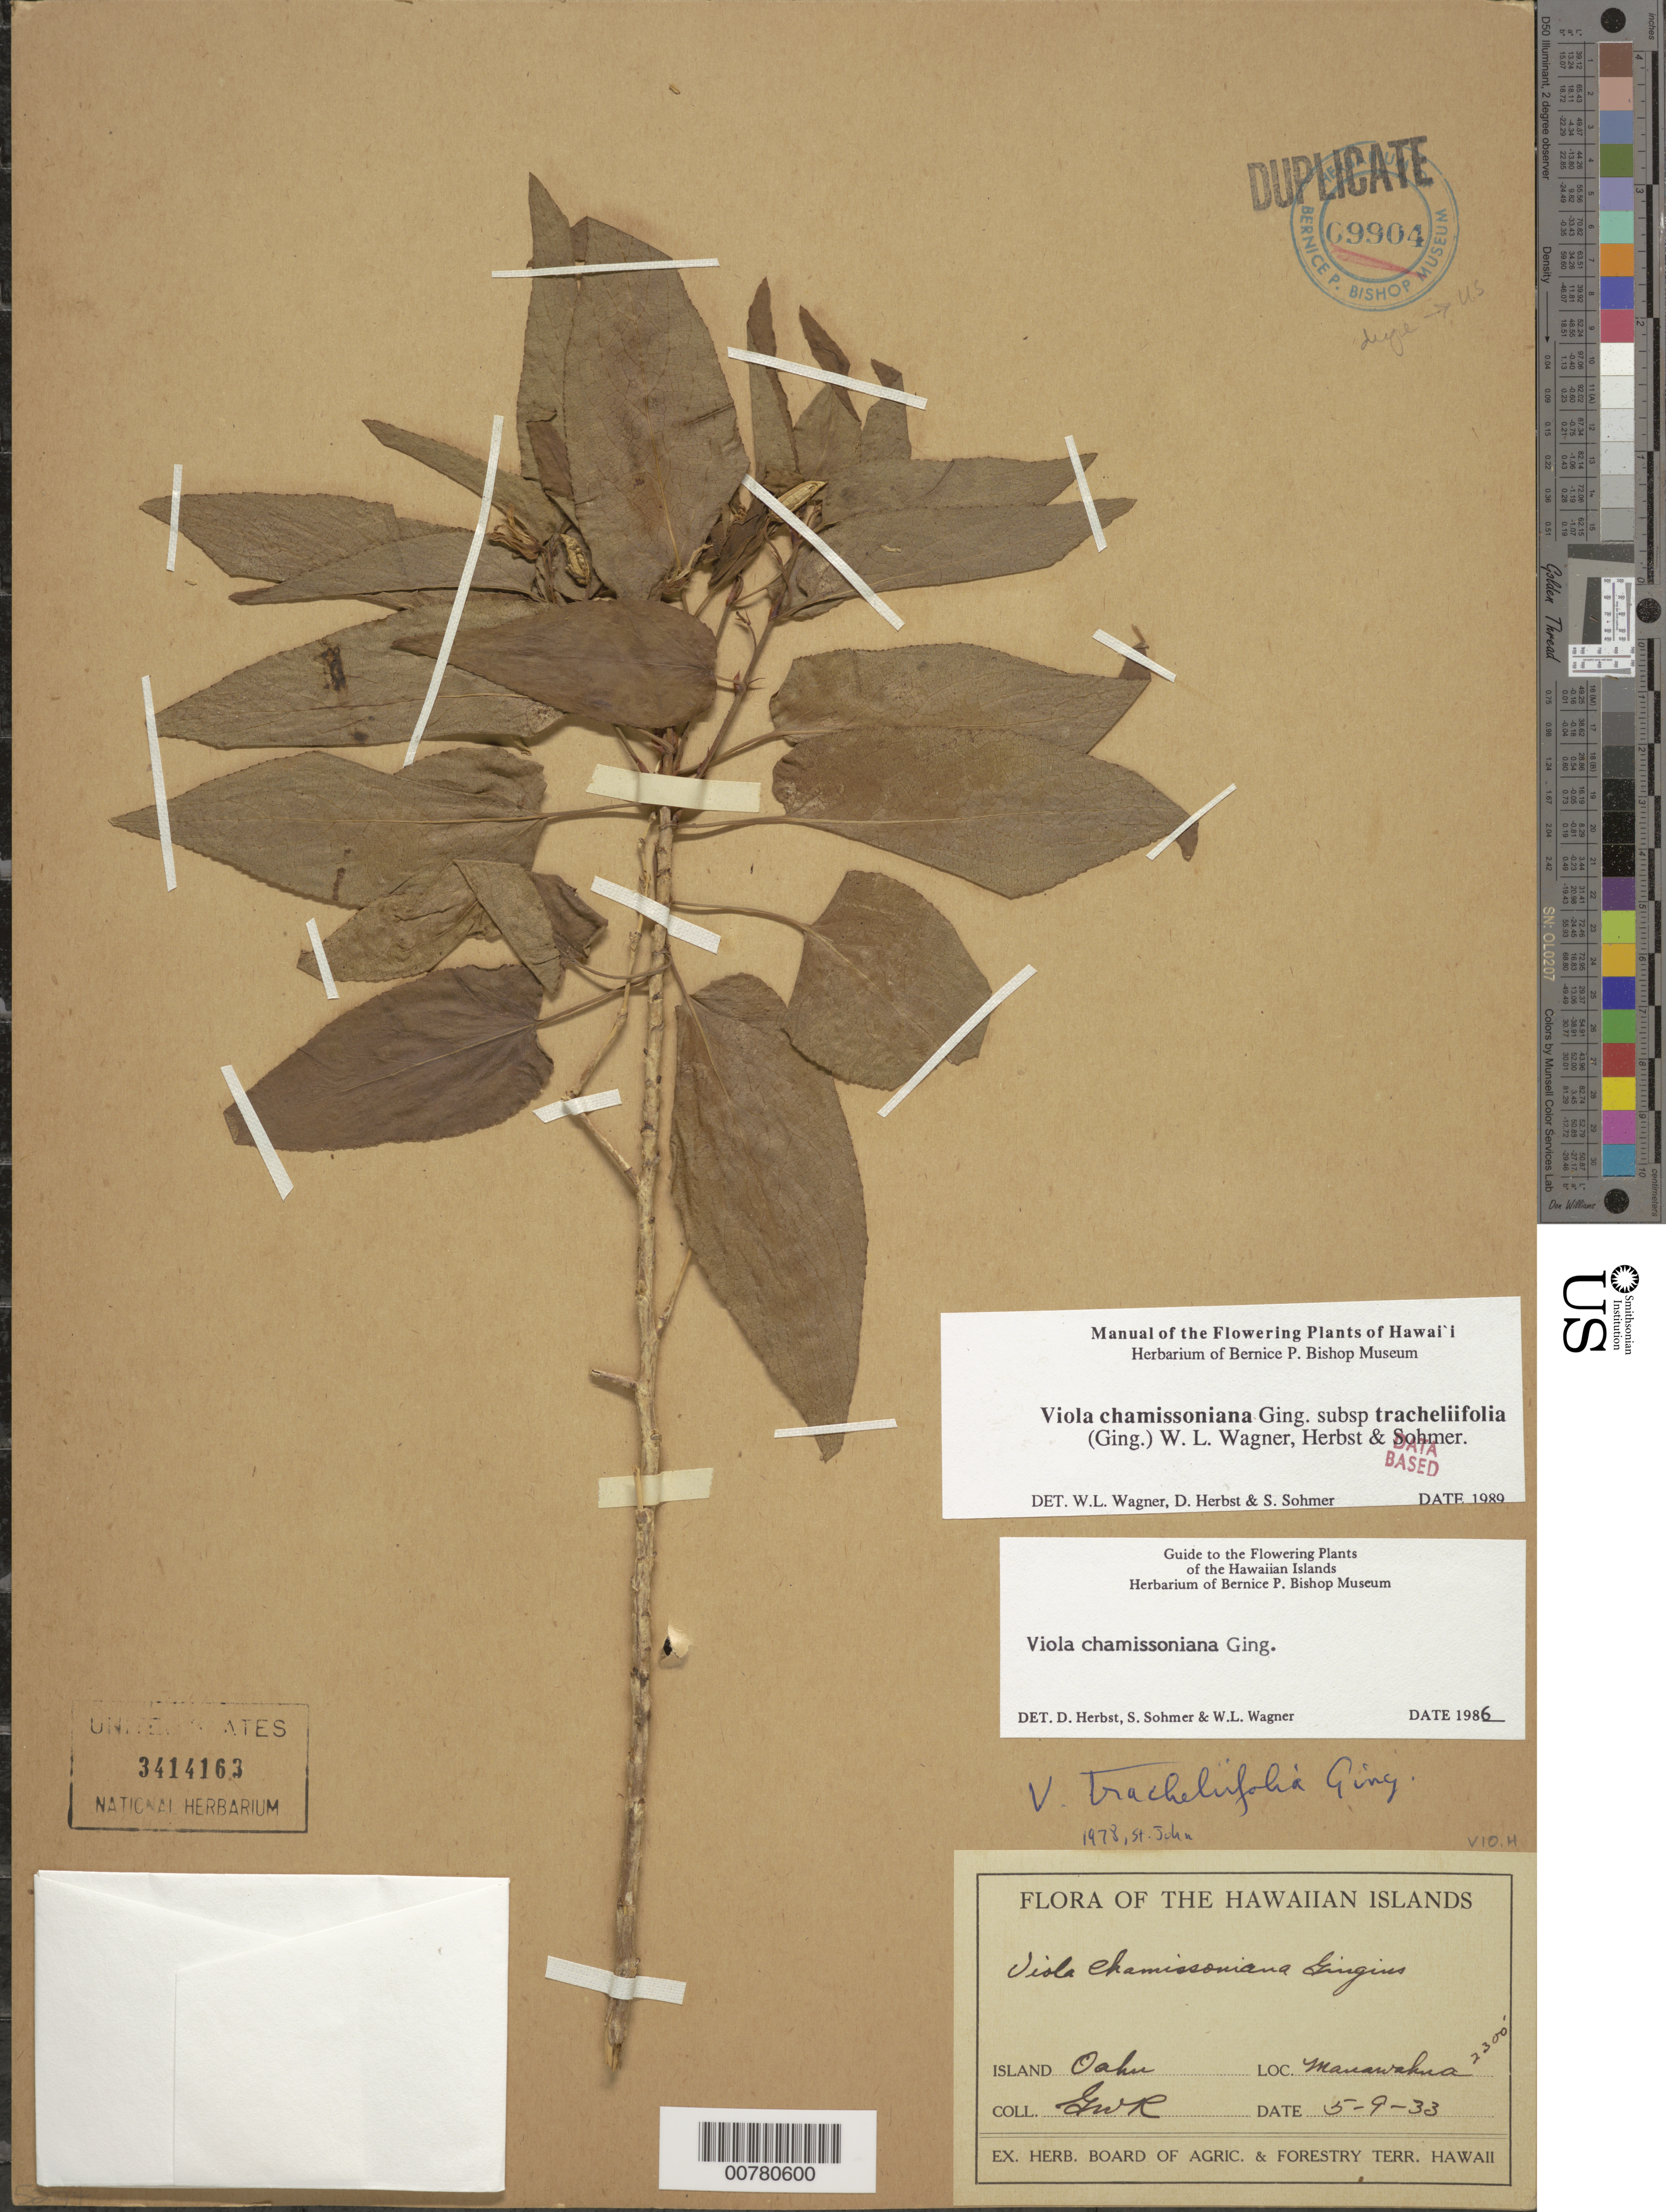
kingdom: Plantae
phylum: Tracheophyta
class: Magnoliopsida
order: Malpighiales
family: Violaceae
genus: Viola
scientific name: Viola chamissoniana subsp. tracheliifolia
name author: (Ging.) W.L. Wagner et al.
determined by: Wagner, W. L.; Herbst, D. R.; Sohmer, S. H.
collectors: G. Russ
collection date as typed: Apr 1930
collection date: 1930-04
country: United States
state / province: Hawaii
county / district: Honolulu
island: Oahu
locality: Waianae; Hapapa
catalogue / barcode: US 3414163